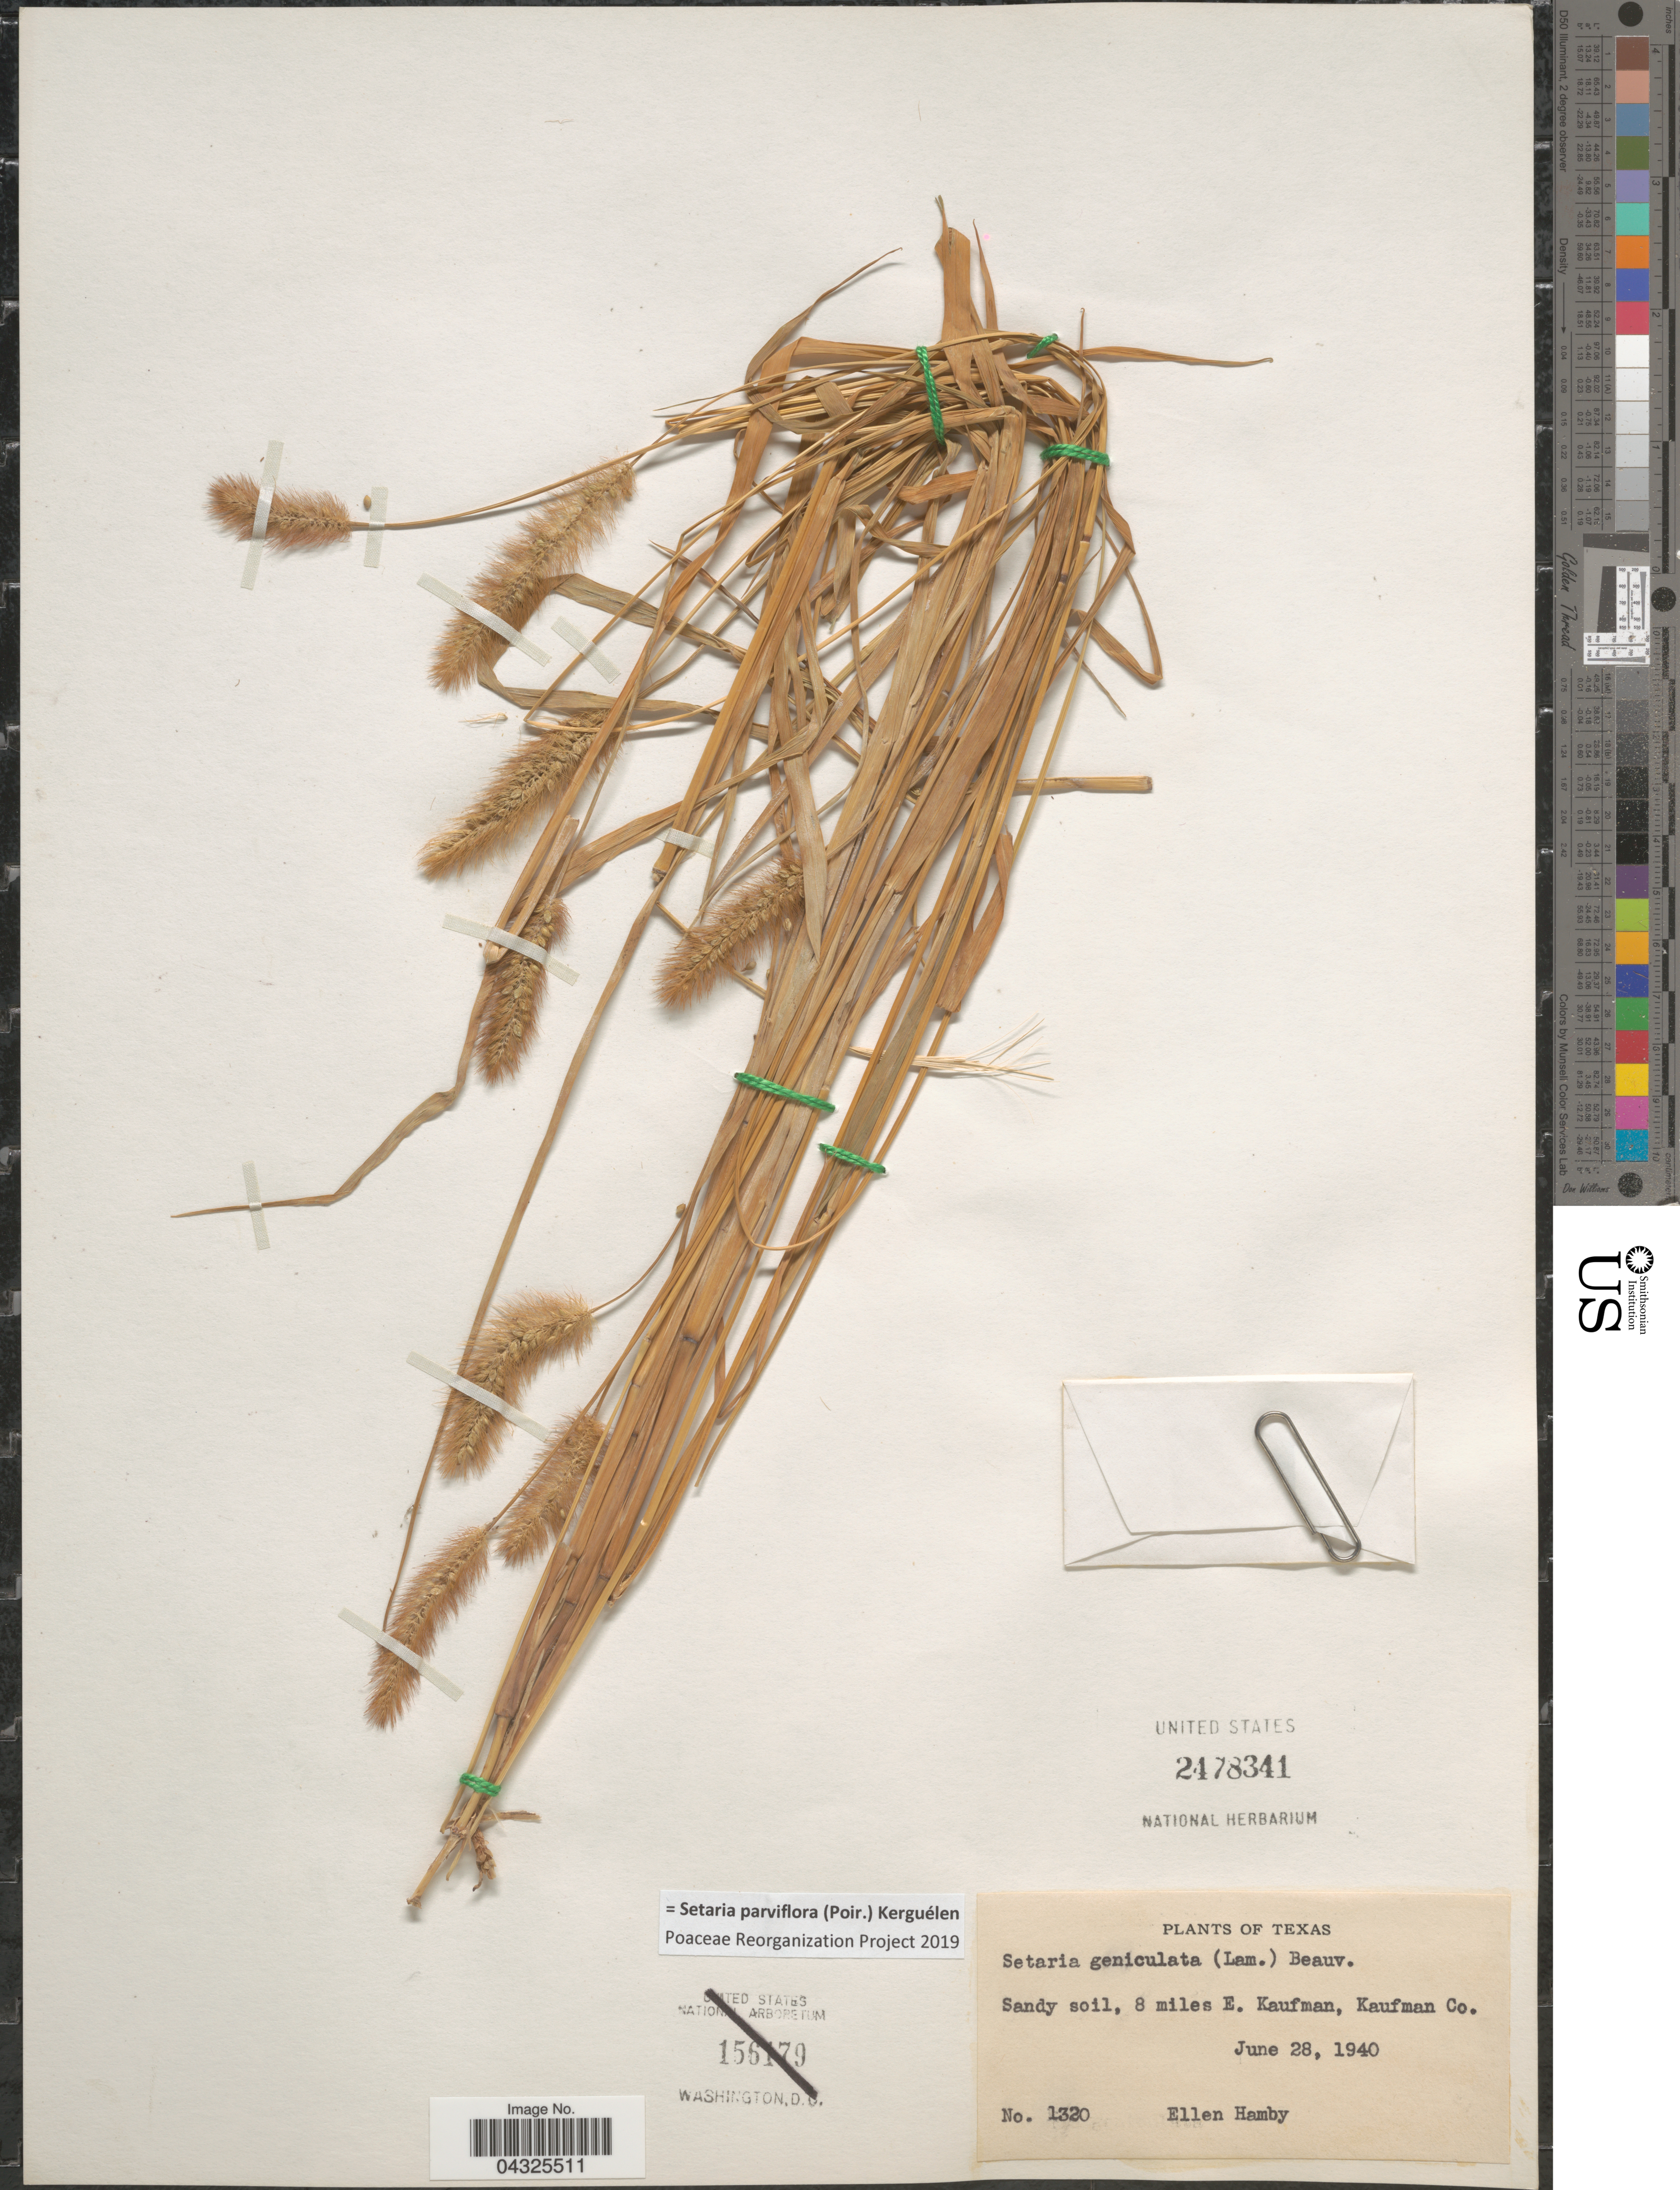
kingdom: Plantae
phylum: Tracheophyta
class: Liliopsida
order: Poales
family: Poaceae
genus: Setaria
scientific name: Setaria parviflora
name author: (Poir.) Kerguélen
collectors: E. Hamby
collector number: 1320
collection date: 1940-06-28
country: United States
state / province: Texas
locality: Sandy soil, 8 miles E. Kaufman, Kaufman Co.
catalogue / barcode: US 2478341